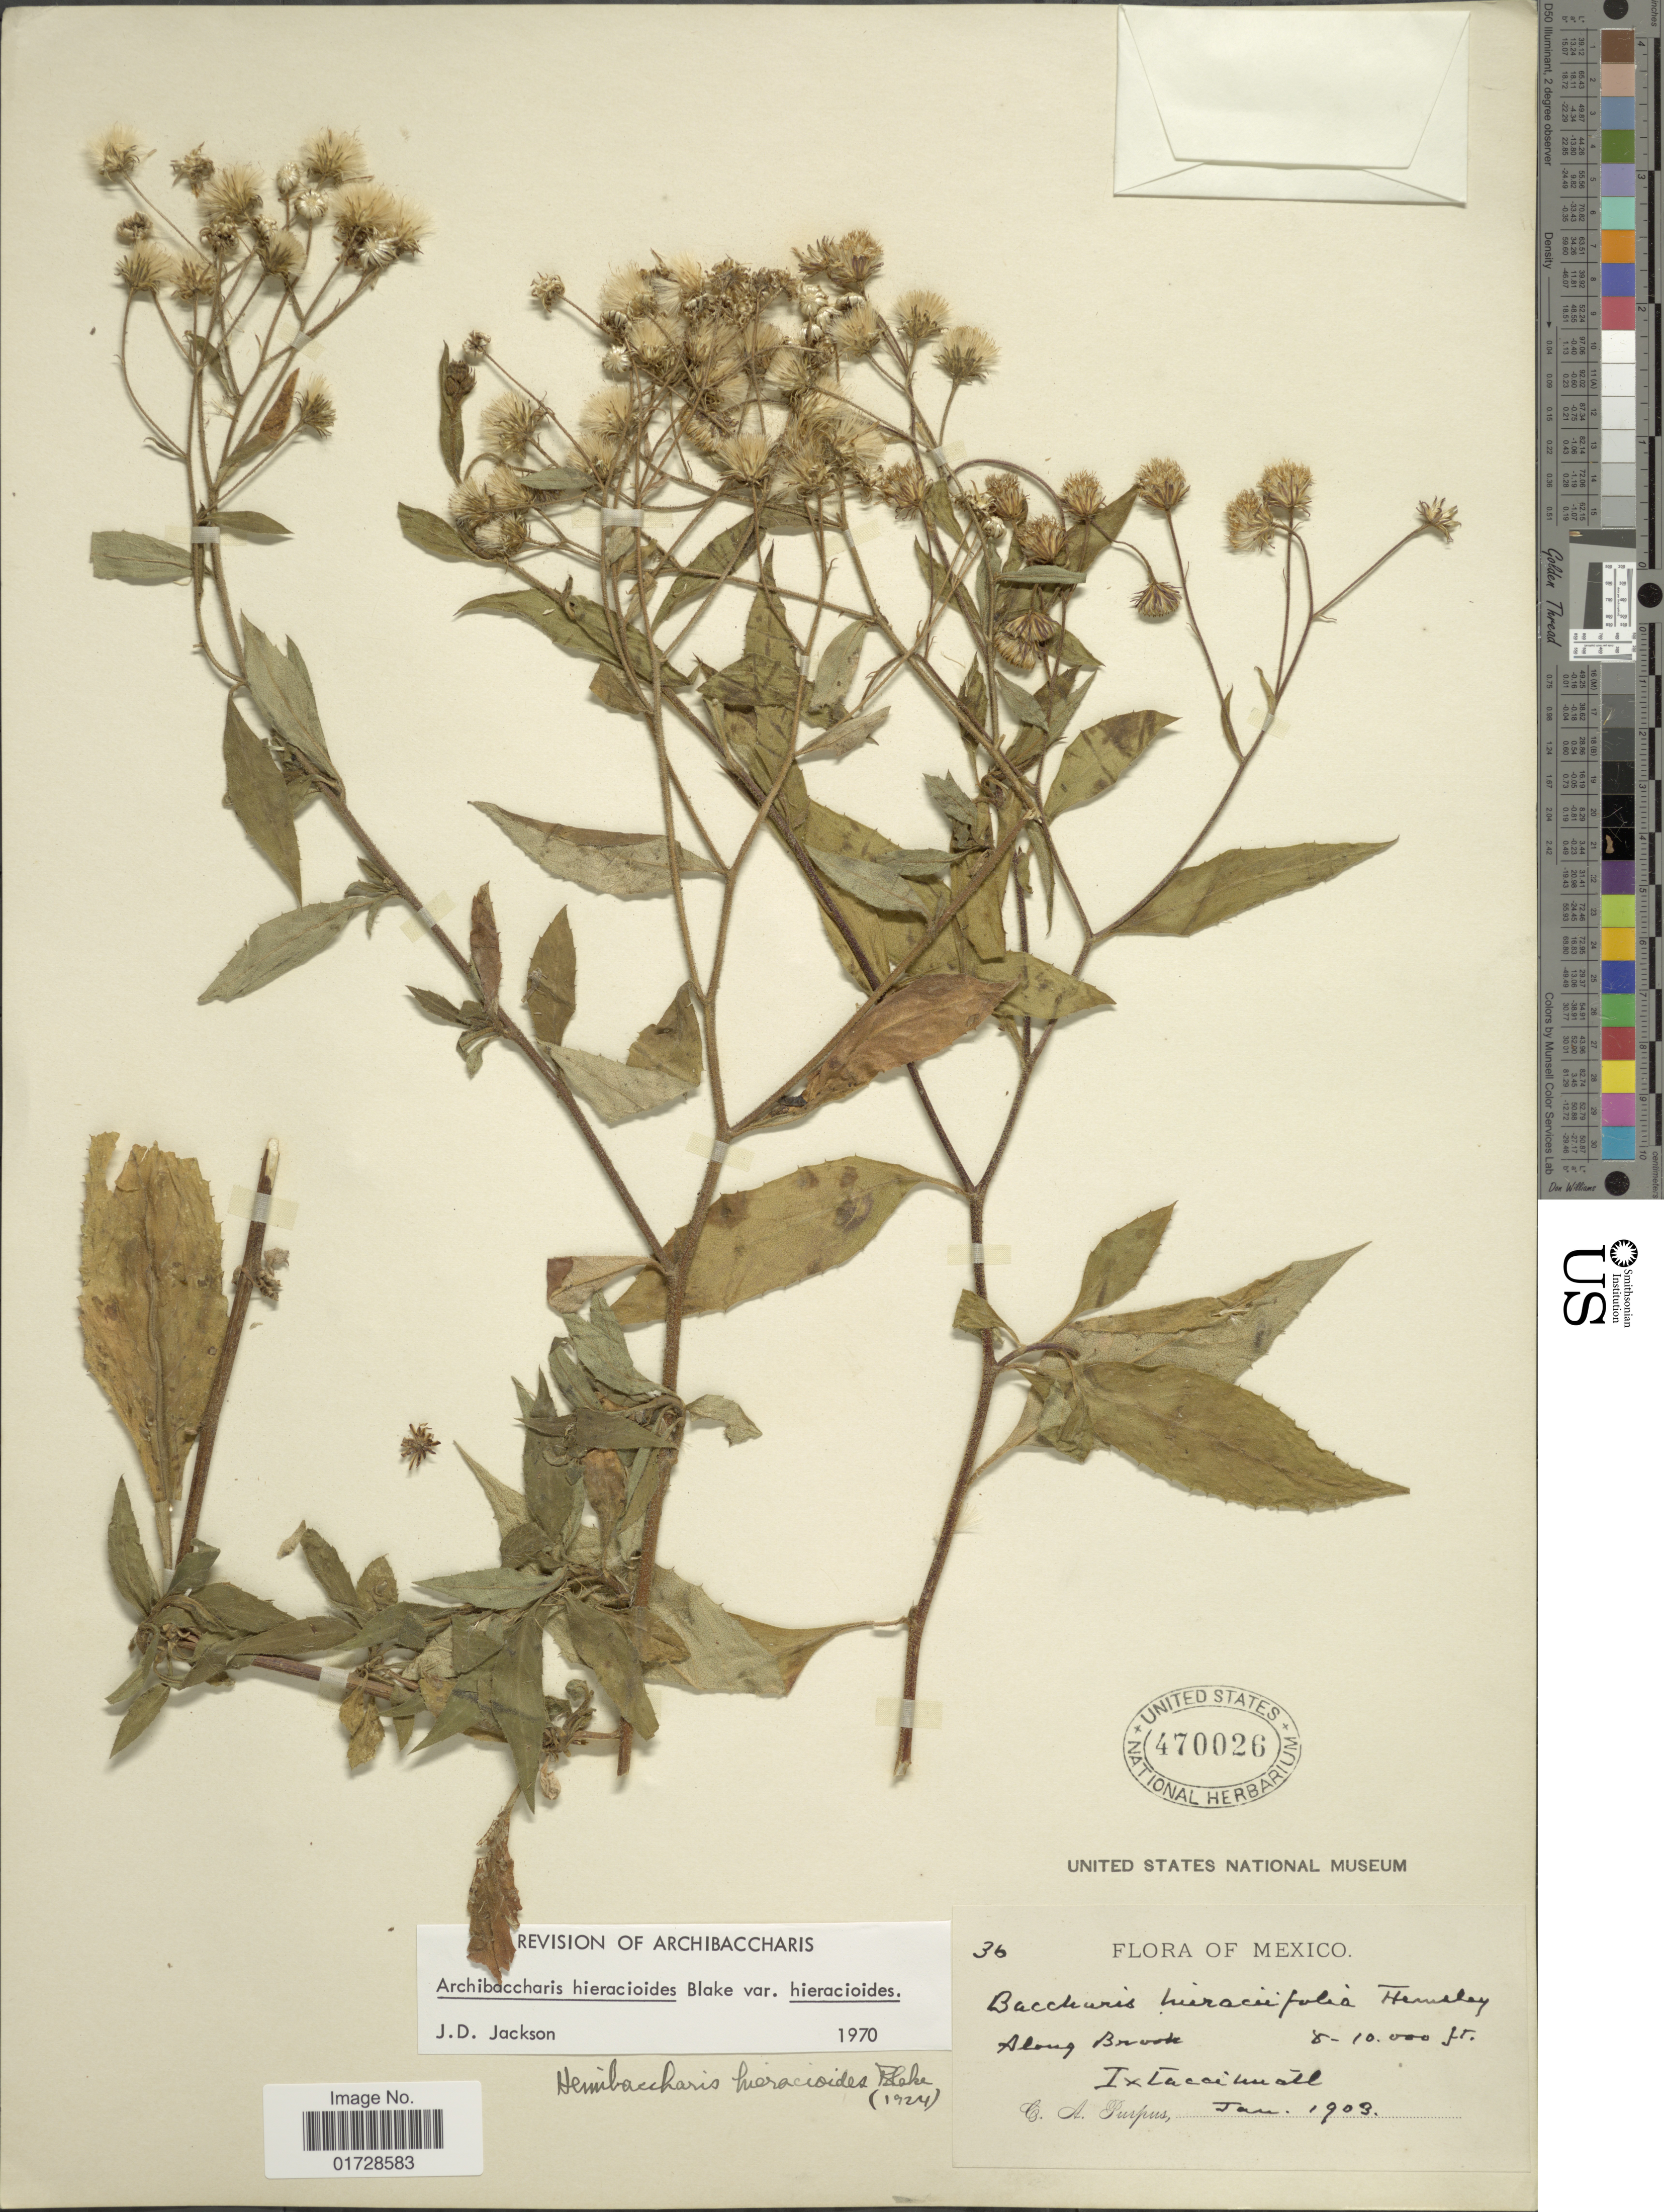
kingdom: Plantae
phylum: Tracheophyta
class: Magnoliopsida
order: Asterales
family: Asteraceae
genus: Archibaccharis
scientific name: Archibaccharis hieracioides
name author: (S.F. Blake) S.F. Blake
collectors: C. A. Purpus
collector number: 36*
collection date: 1903-01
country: Mexico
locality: Ixtaccihuatl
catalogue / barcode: US 470026